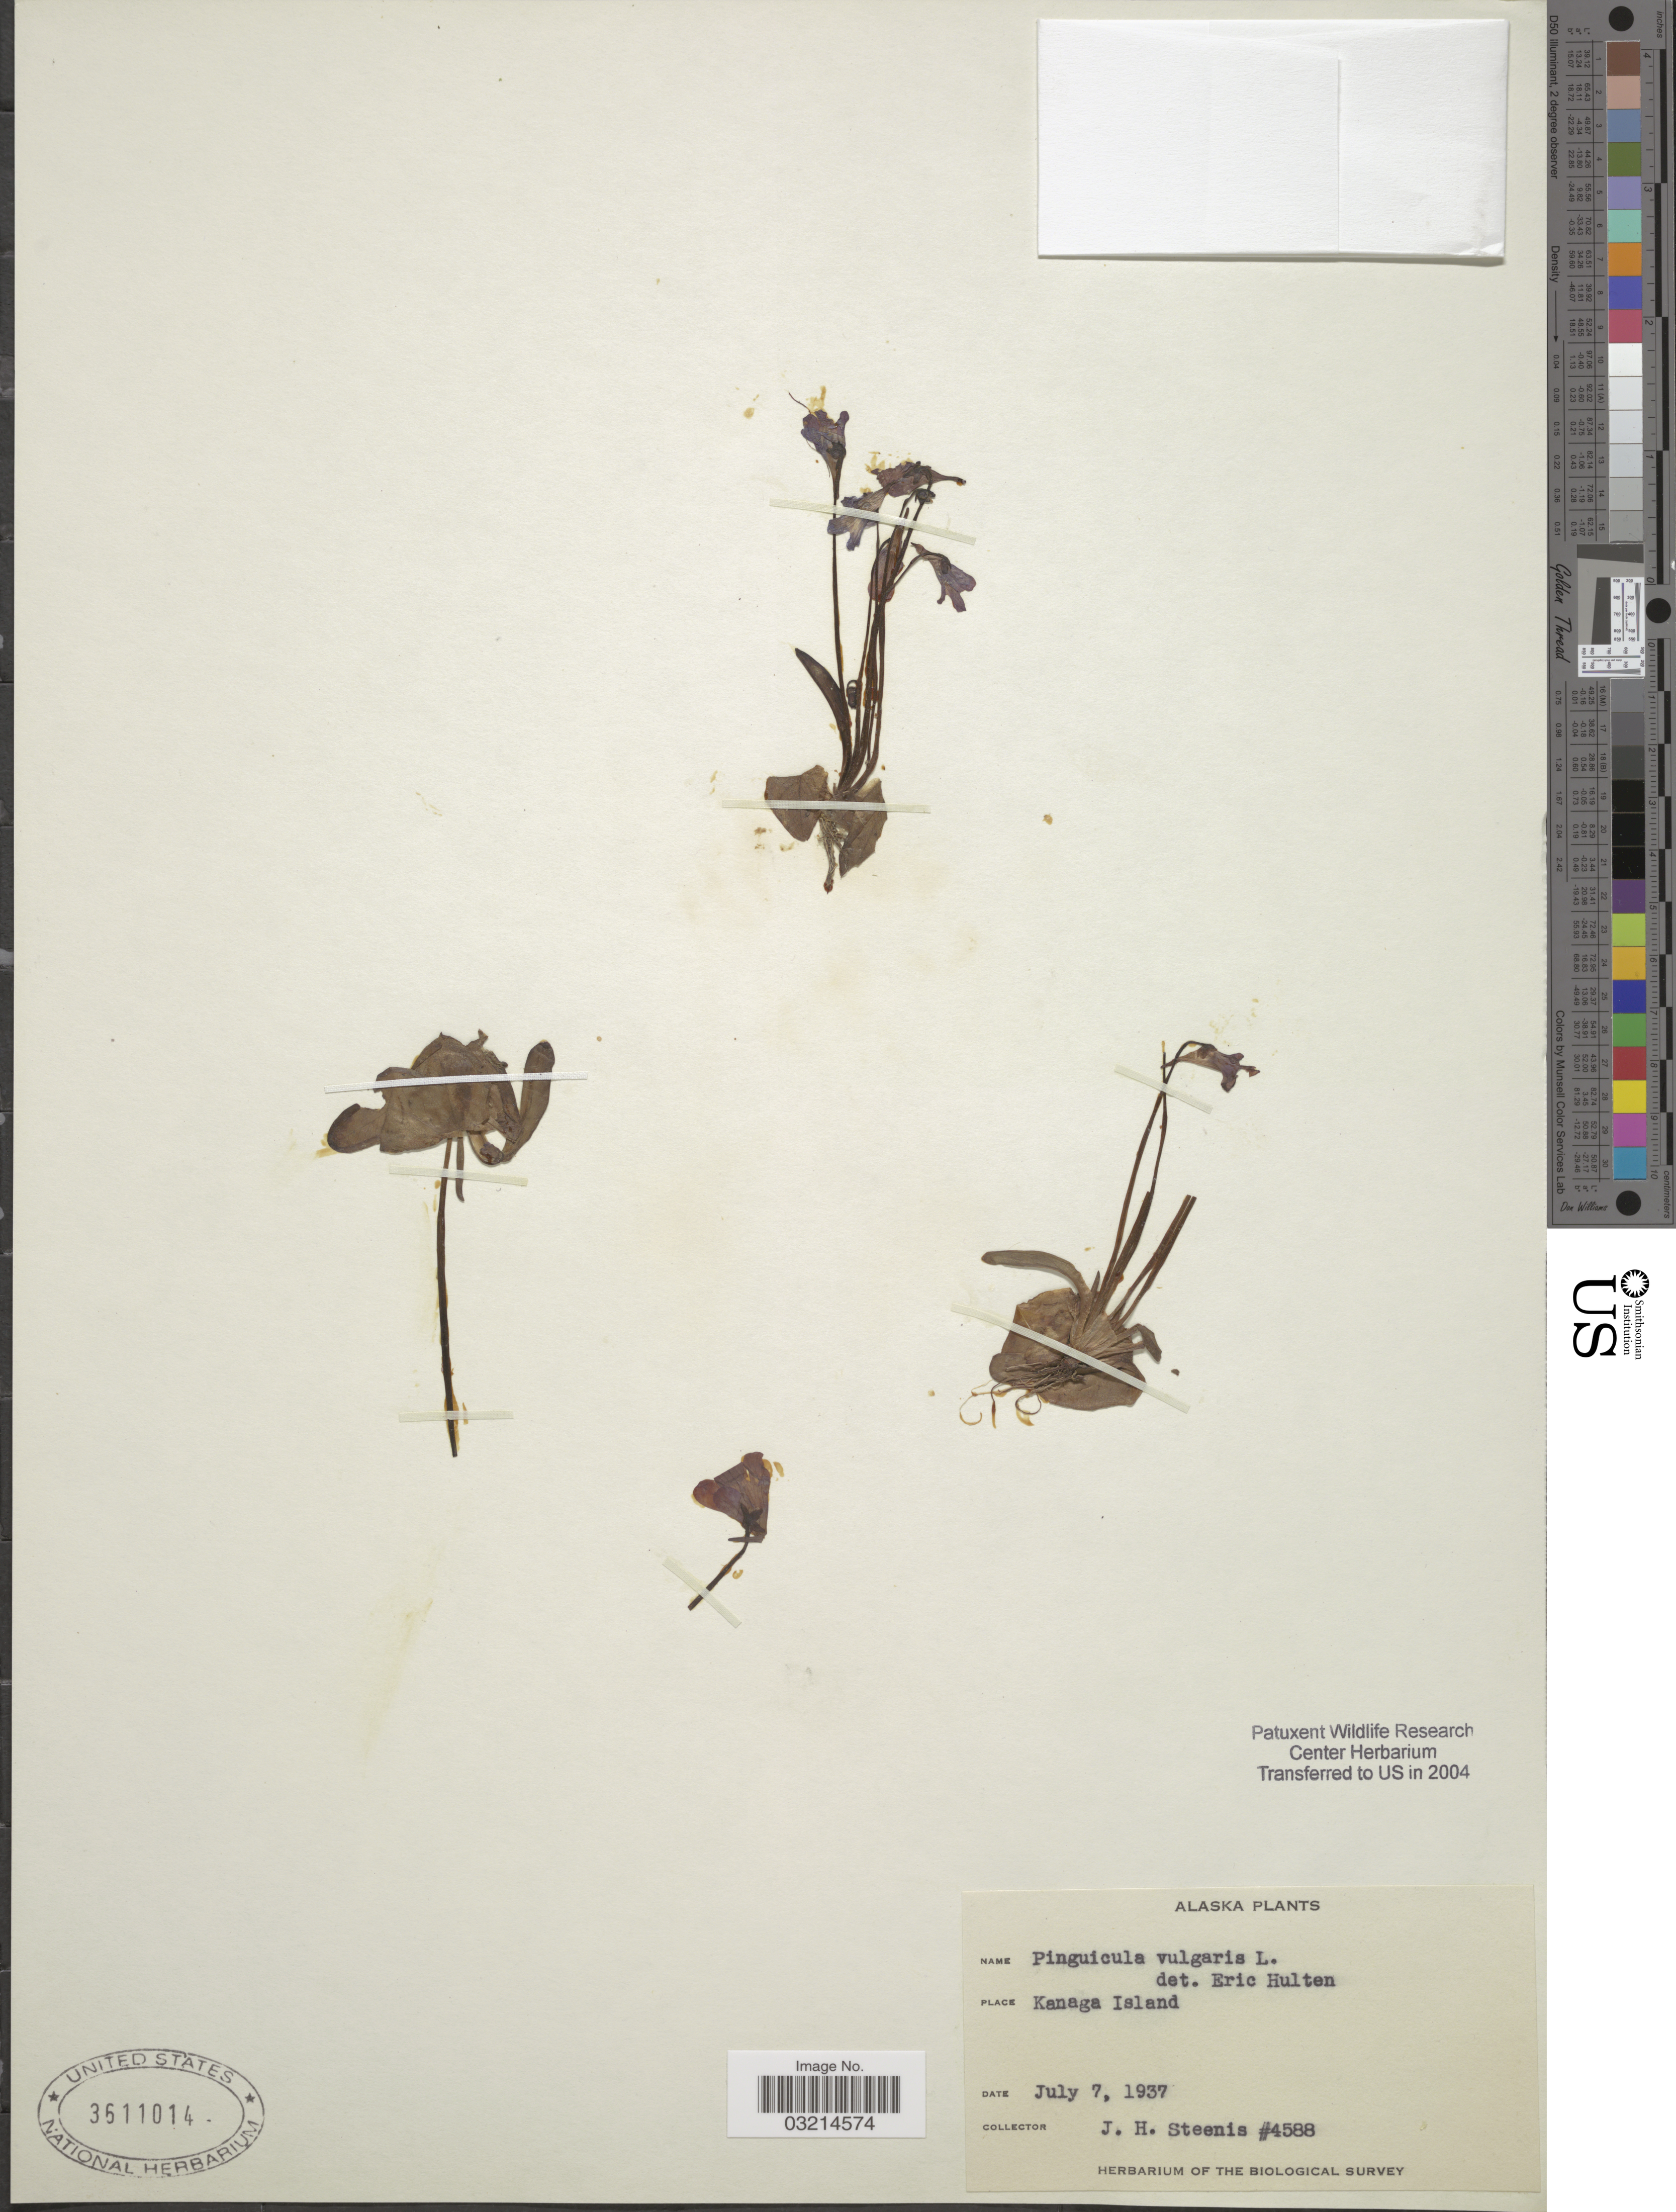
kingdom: Plantae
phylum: Tracheophyta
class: Magnoliopsida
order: Lamiales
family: Lentibulariaceae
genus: Pinguicula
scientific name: Pinguicula vulgaris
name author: L.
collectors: J. H. Steenis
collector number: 4588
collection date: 1937-07-07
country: United States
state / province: Alaska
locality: Kanaga Island.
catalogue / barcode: US 3611014